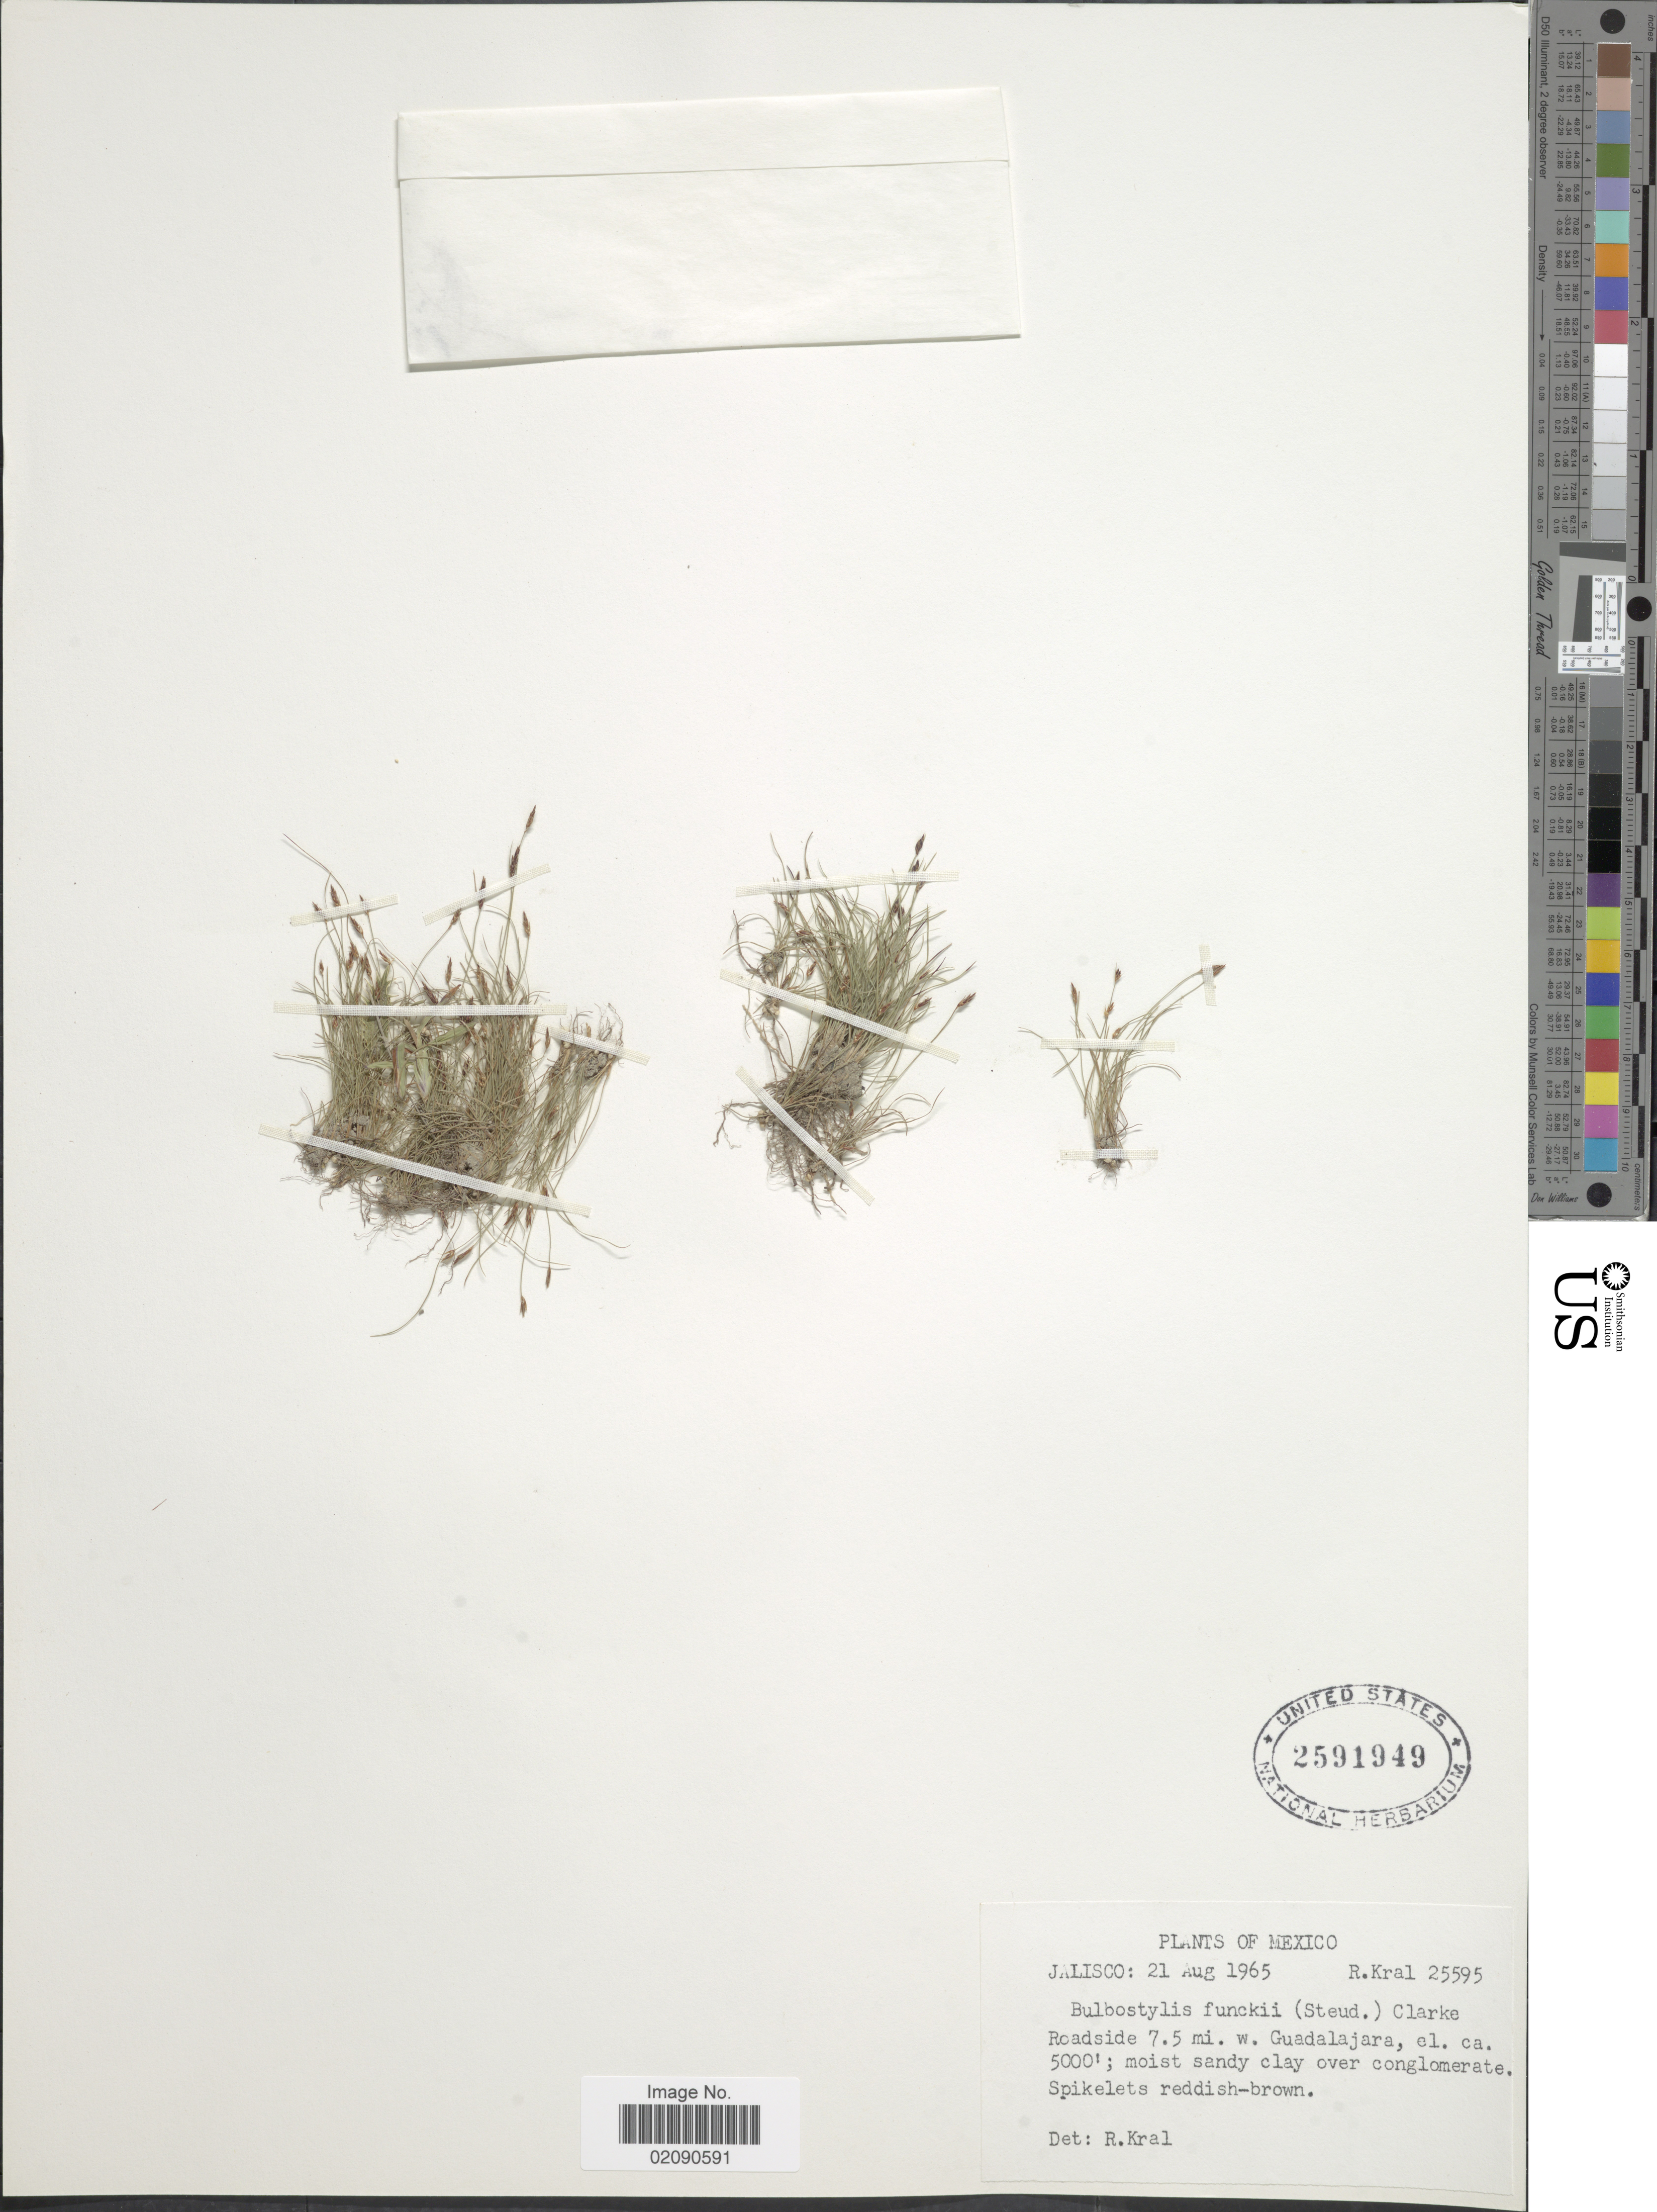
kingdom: Plantae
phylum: Tracheophyta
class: Liliopsida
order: Poales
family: Cyperaceae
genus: Bulbostylis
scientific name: Bulbostylis funckii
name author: (Steud.) C.B. Clarke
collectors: R. Kral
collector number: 25595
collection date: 1965-08-21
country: Mexico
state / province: Jalisco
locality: Roadside 7.5 mi. w. Guadalajara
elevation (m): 1524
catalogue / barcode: US 2591949